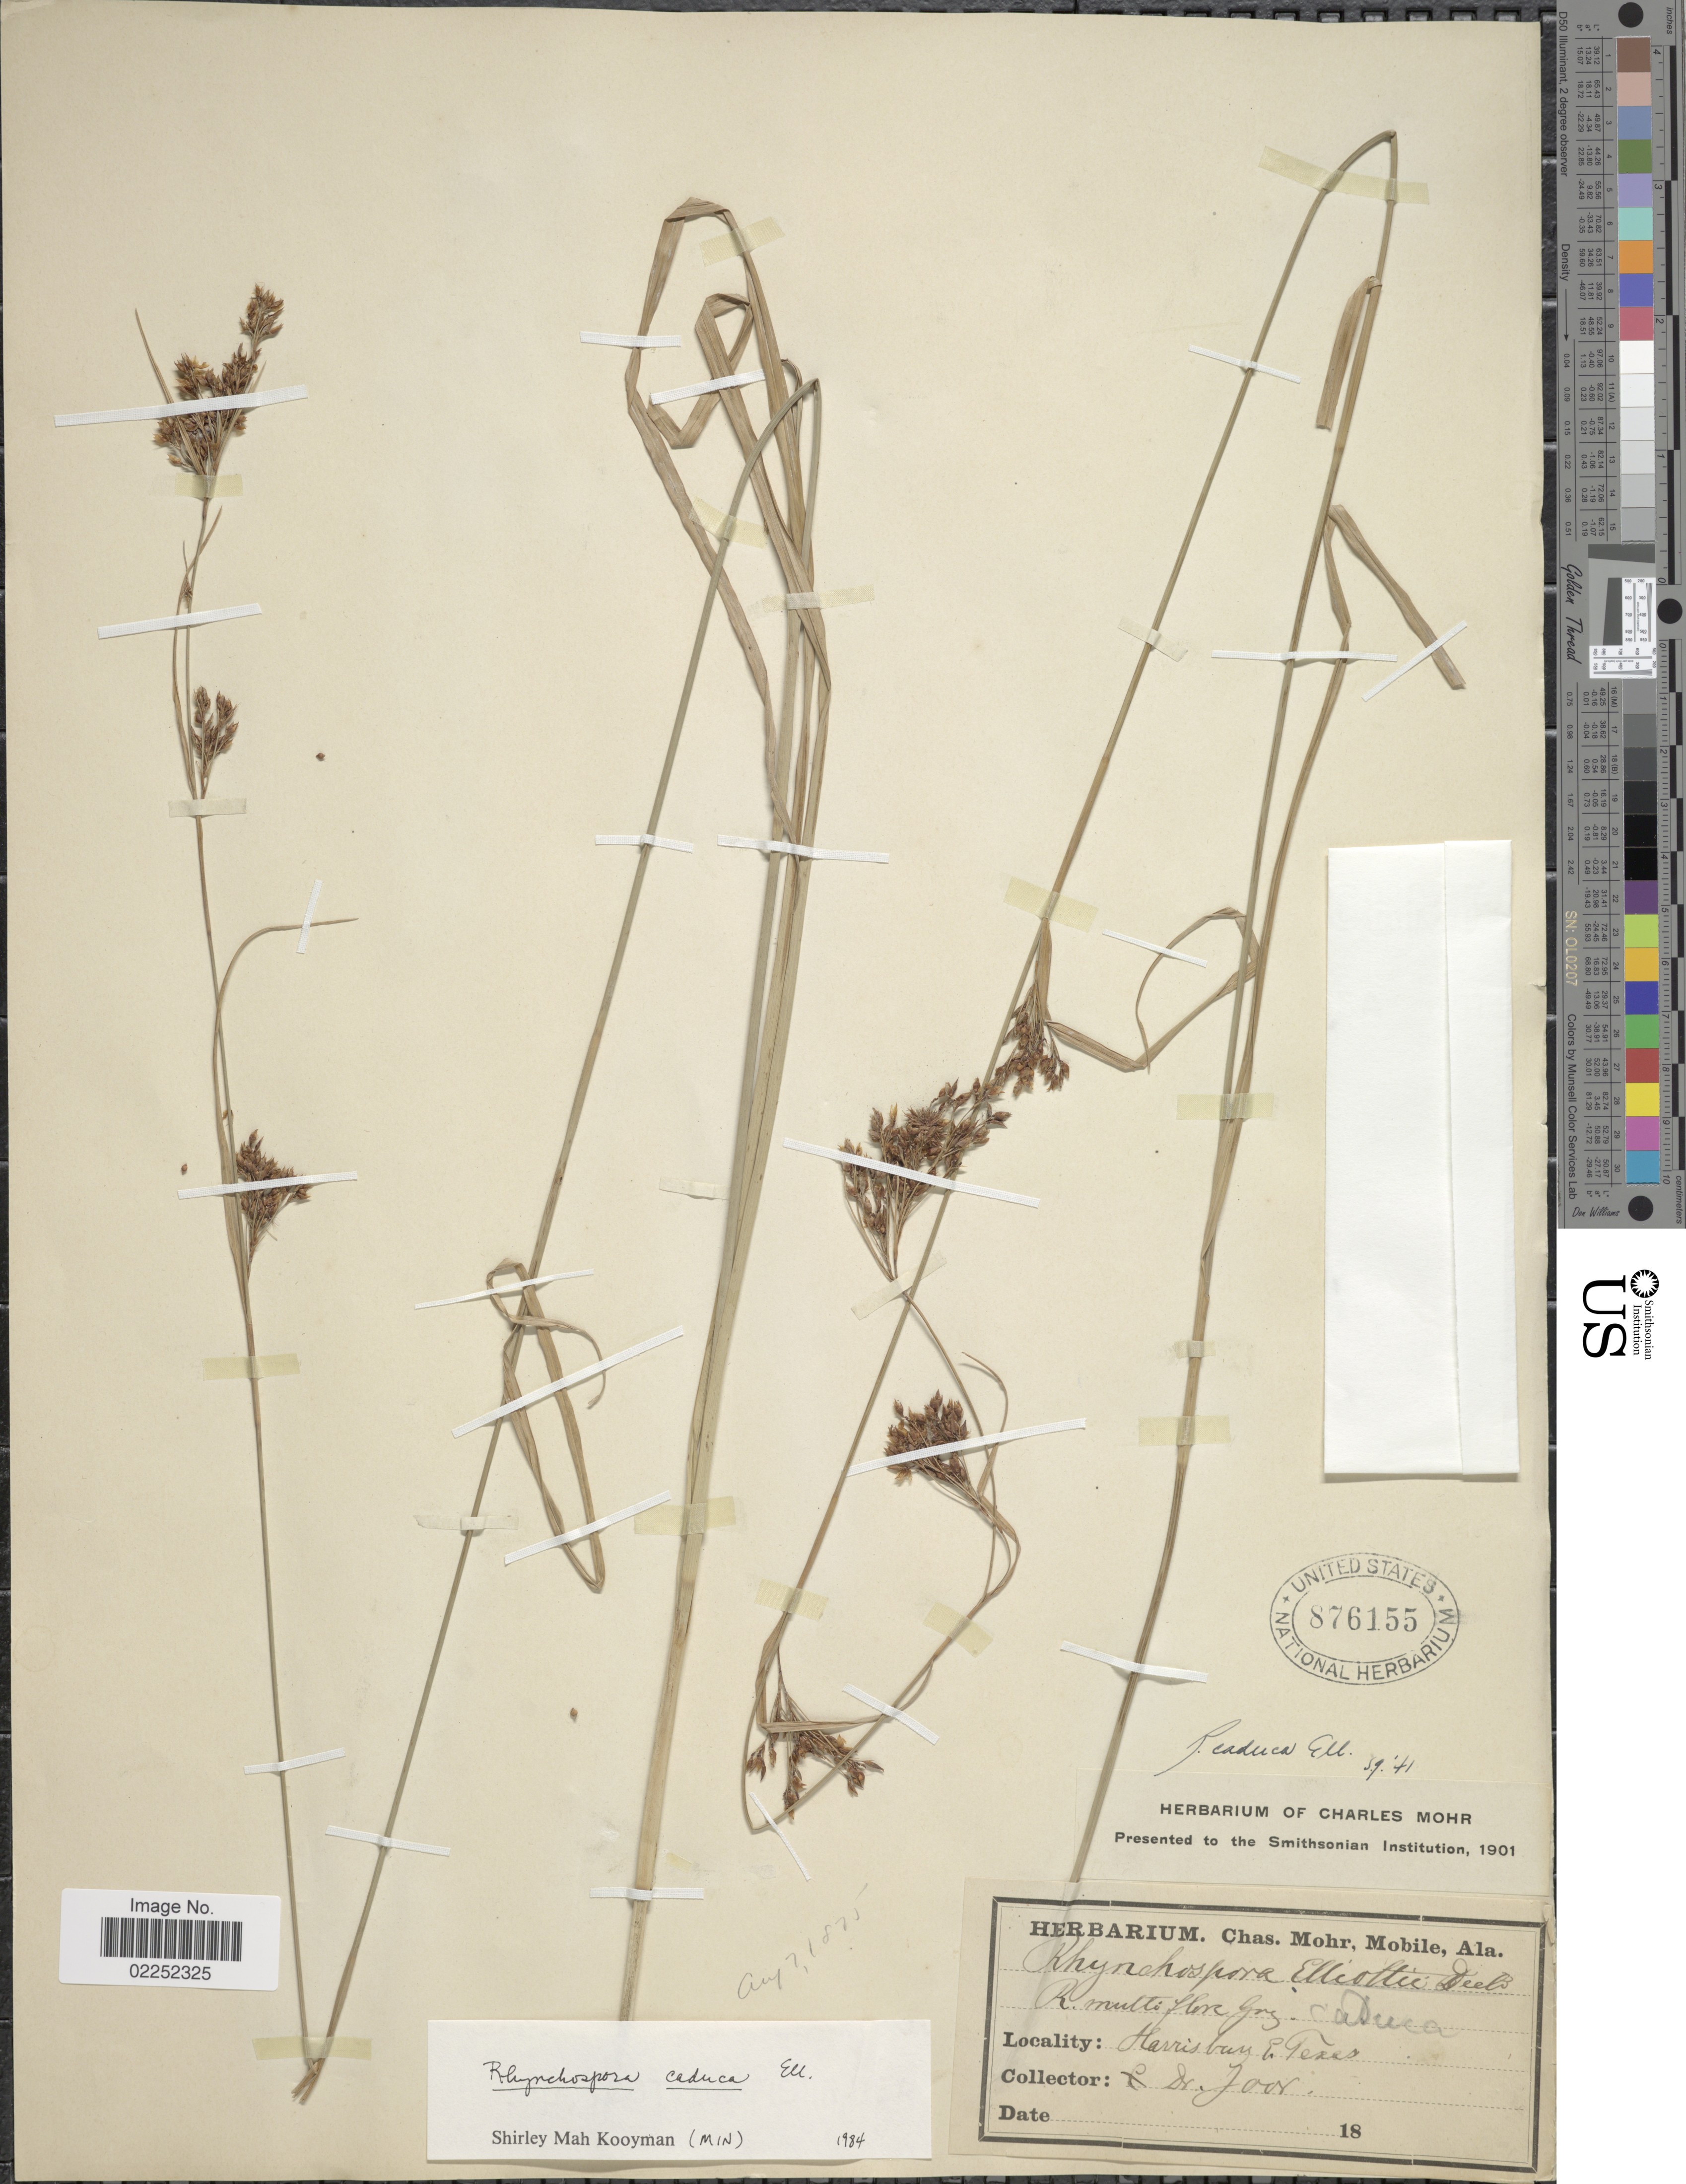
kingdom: Plantae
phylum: Tracheophyta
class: Liliopsida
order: Poales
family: Cyperaceae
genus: Rhynchospora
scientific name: Rhynchospora caduca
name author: Elliott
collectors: -. Joor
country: United States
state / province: Texas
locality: Harrisburg, E Texas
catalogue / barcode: US 876155